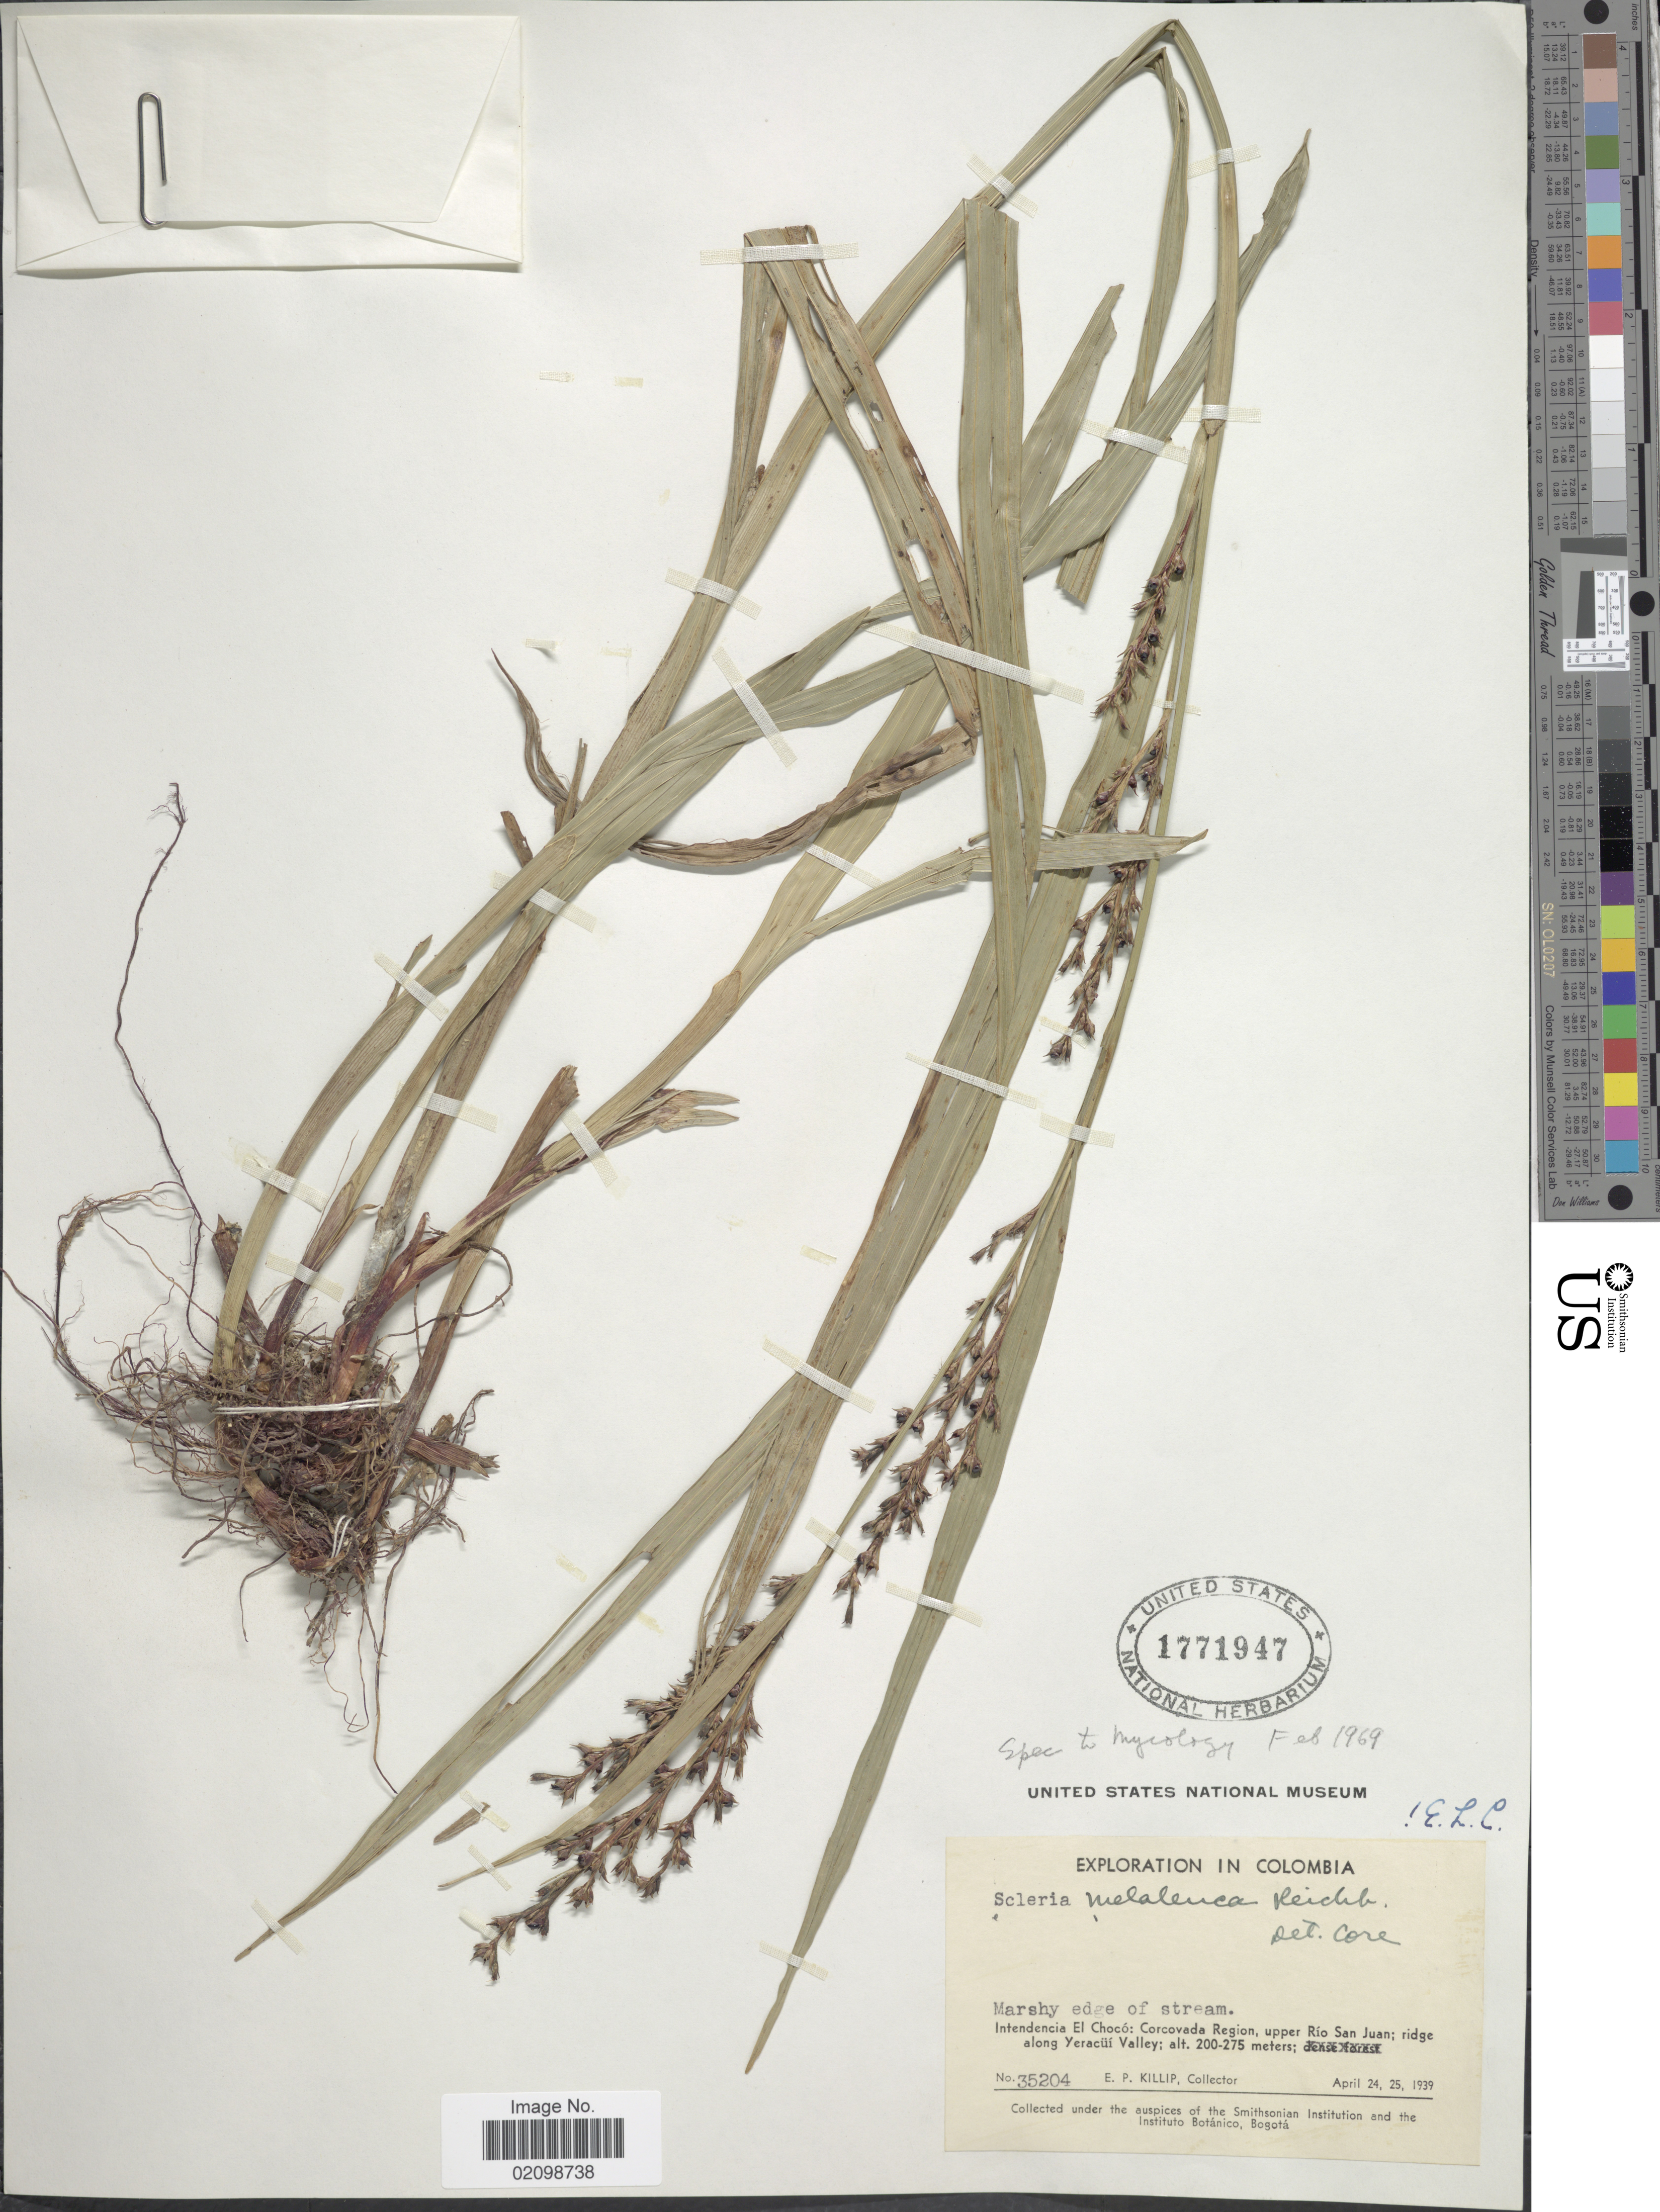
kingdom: Plantae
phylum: Tracheophyta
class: Liliopsida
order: Poales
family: Cyperaceae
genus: Scleria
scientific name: Scleria gaertneri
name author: Raddi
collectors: E. P. Killip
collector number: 35204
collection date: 1939-04-24/1939-04-25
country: Colombia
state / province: Chocó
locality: Intendencia El Choco: Corcovada Region, upper Rio San Juan; ridge along Yeracui Valley.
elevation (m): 200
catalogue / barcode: US 1771947